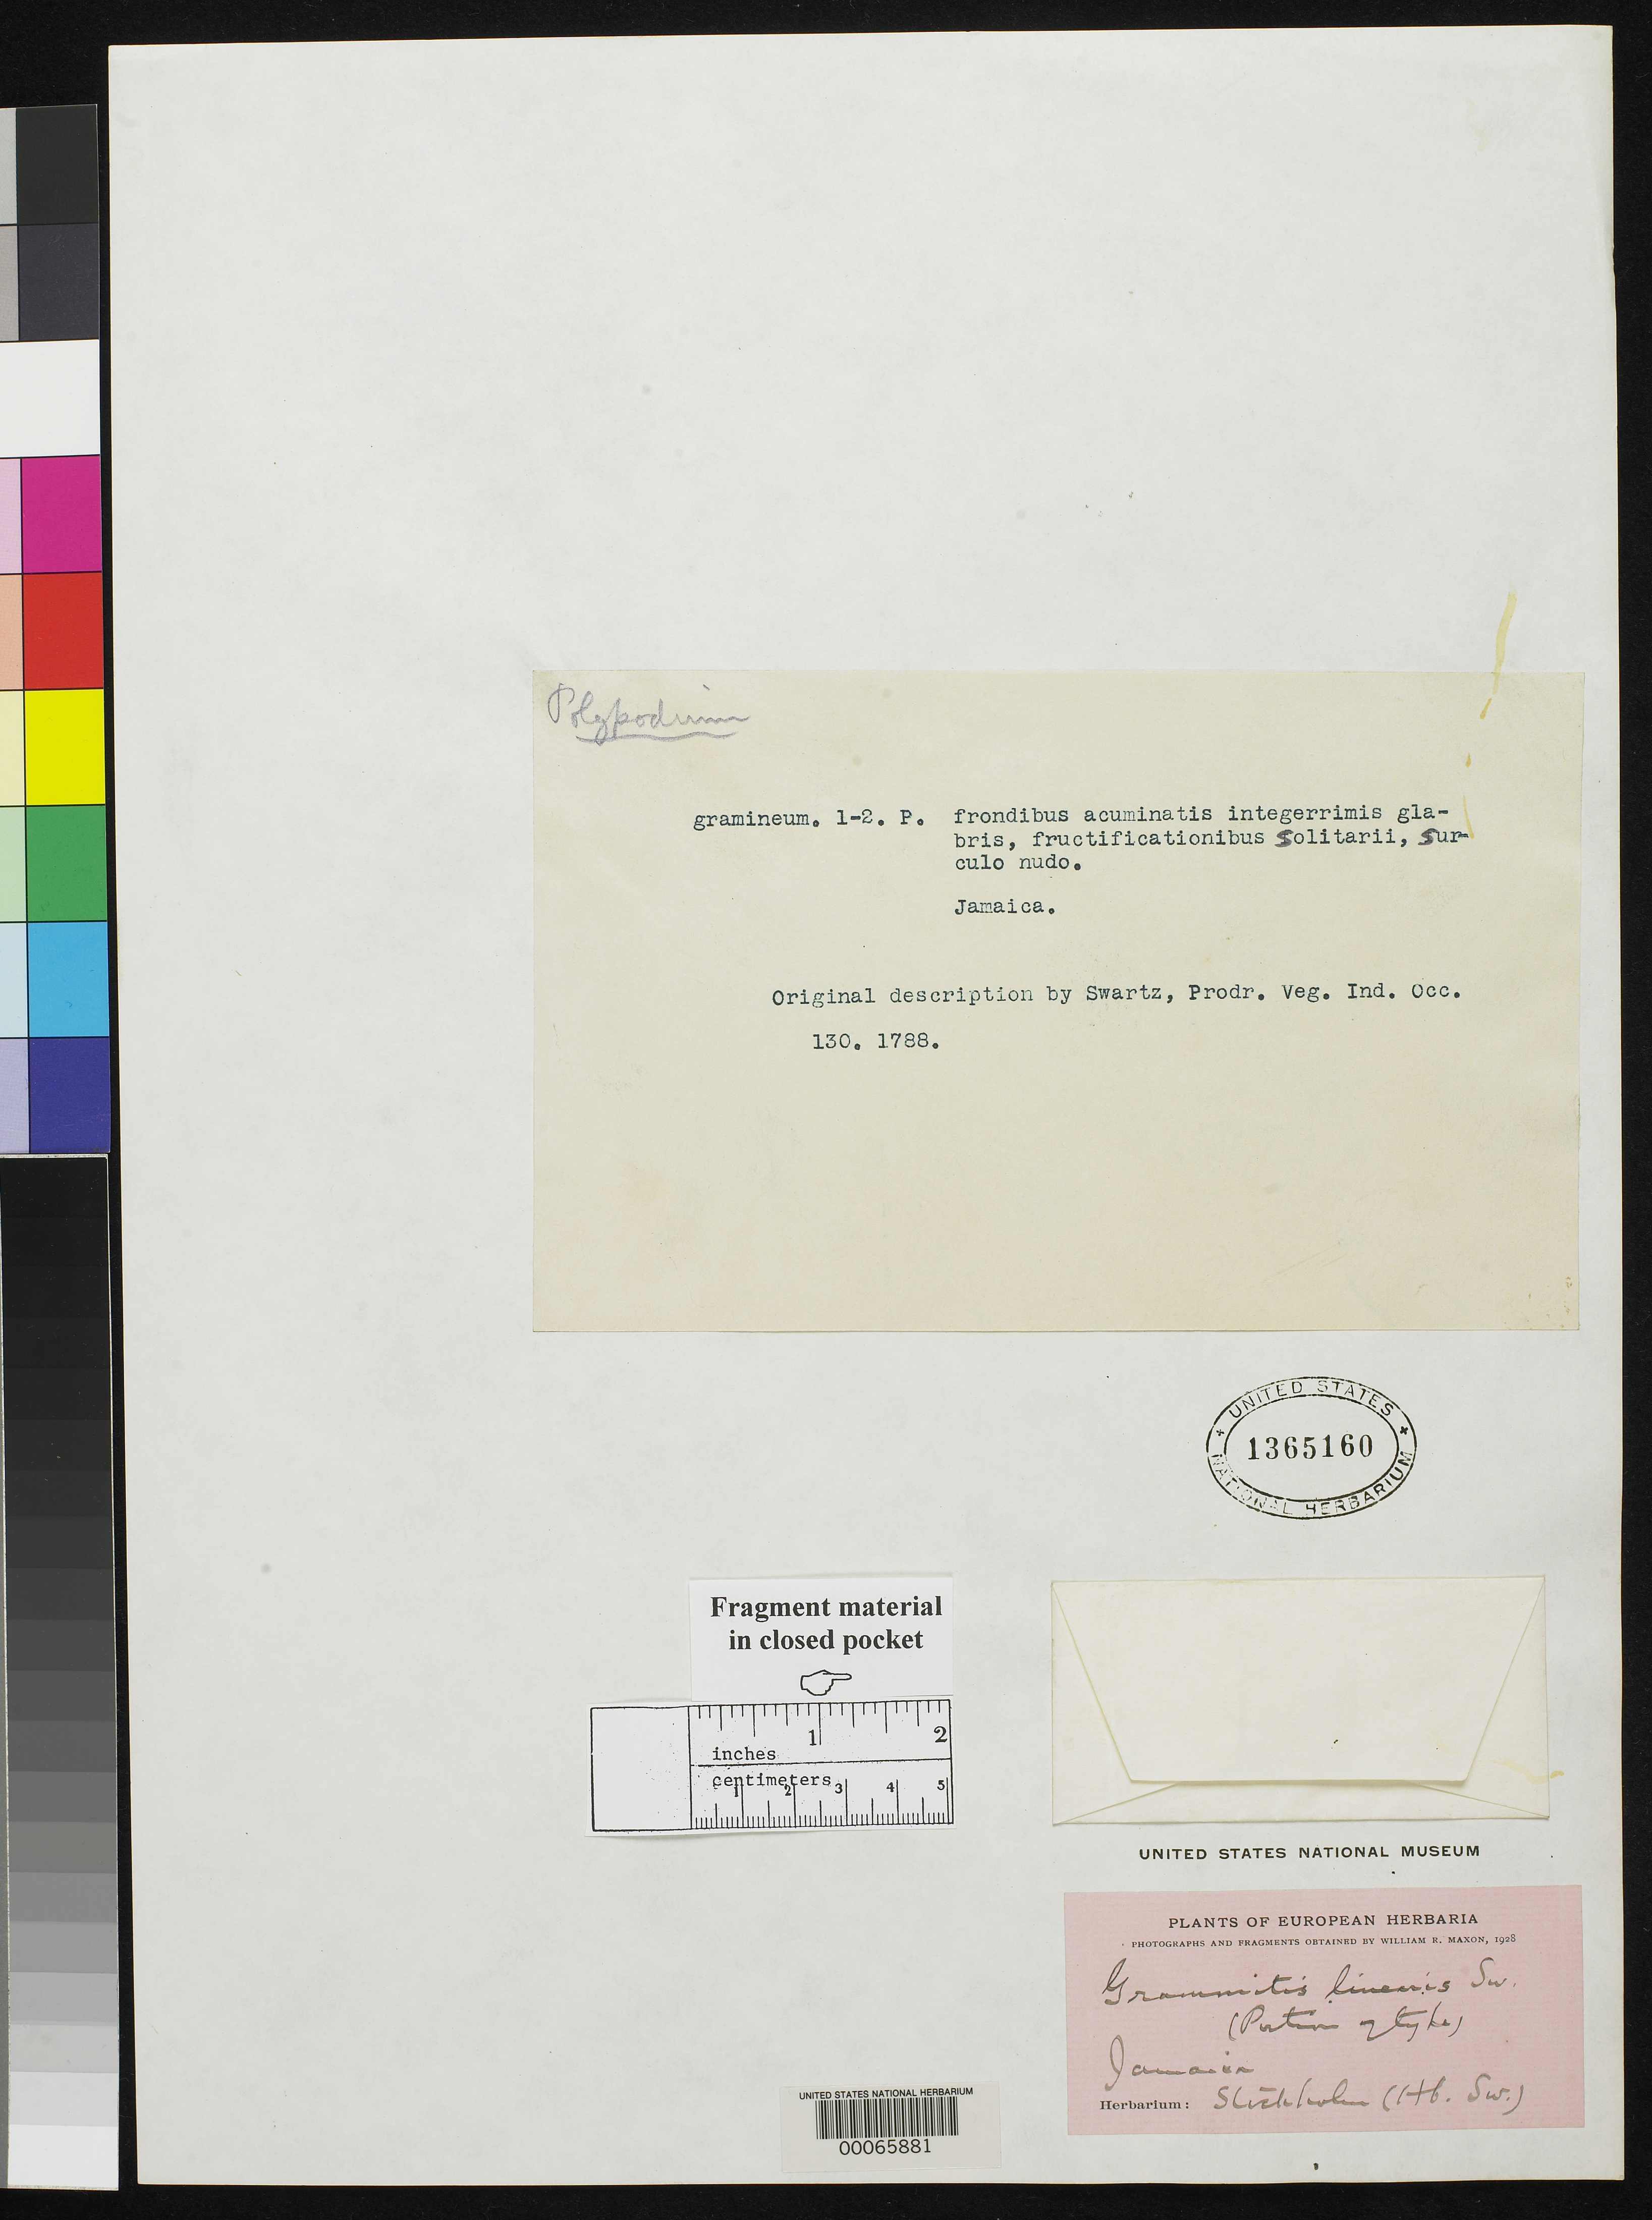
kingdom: Plantae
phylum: Tracheophyta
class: Polypodiopsida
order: Polypodiales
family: Polypodiaceae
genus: Polypodium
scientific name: Polypodium gramineum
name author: Sw.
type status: Type Fragment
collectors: O. P. Swartz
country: Jamaica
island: Greater Antilles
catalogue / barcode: US 1365160